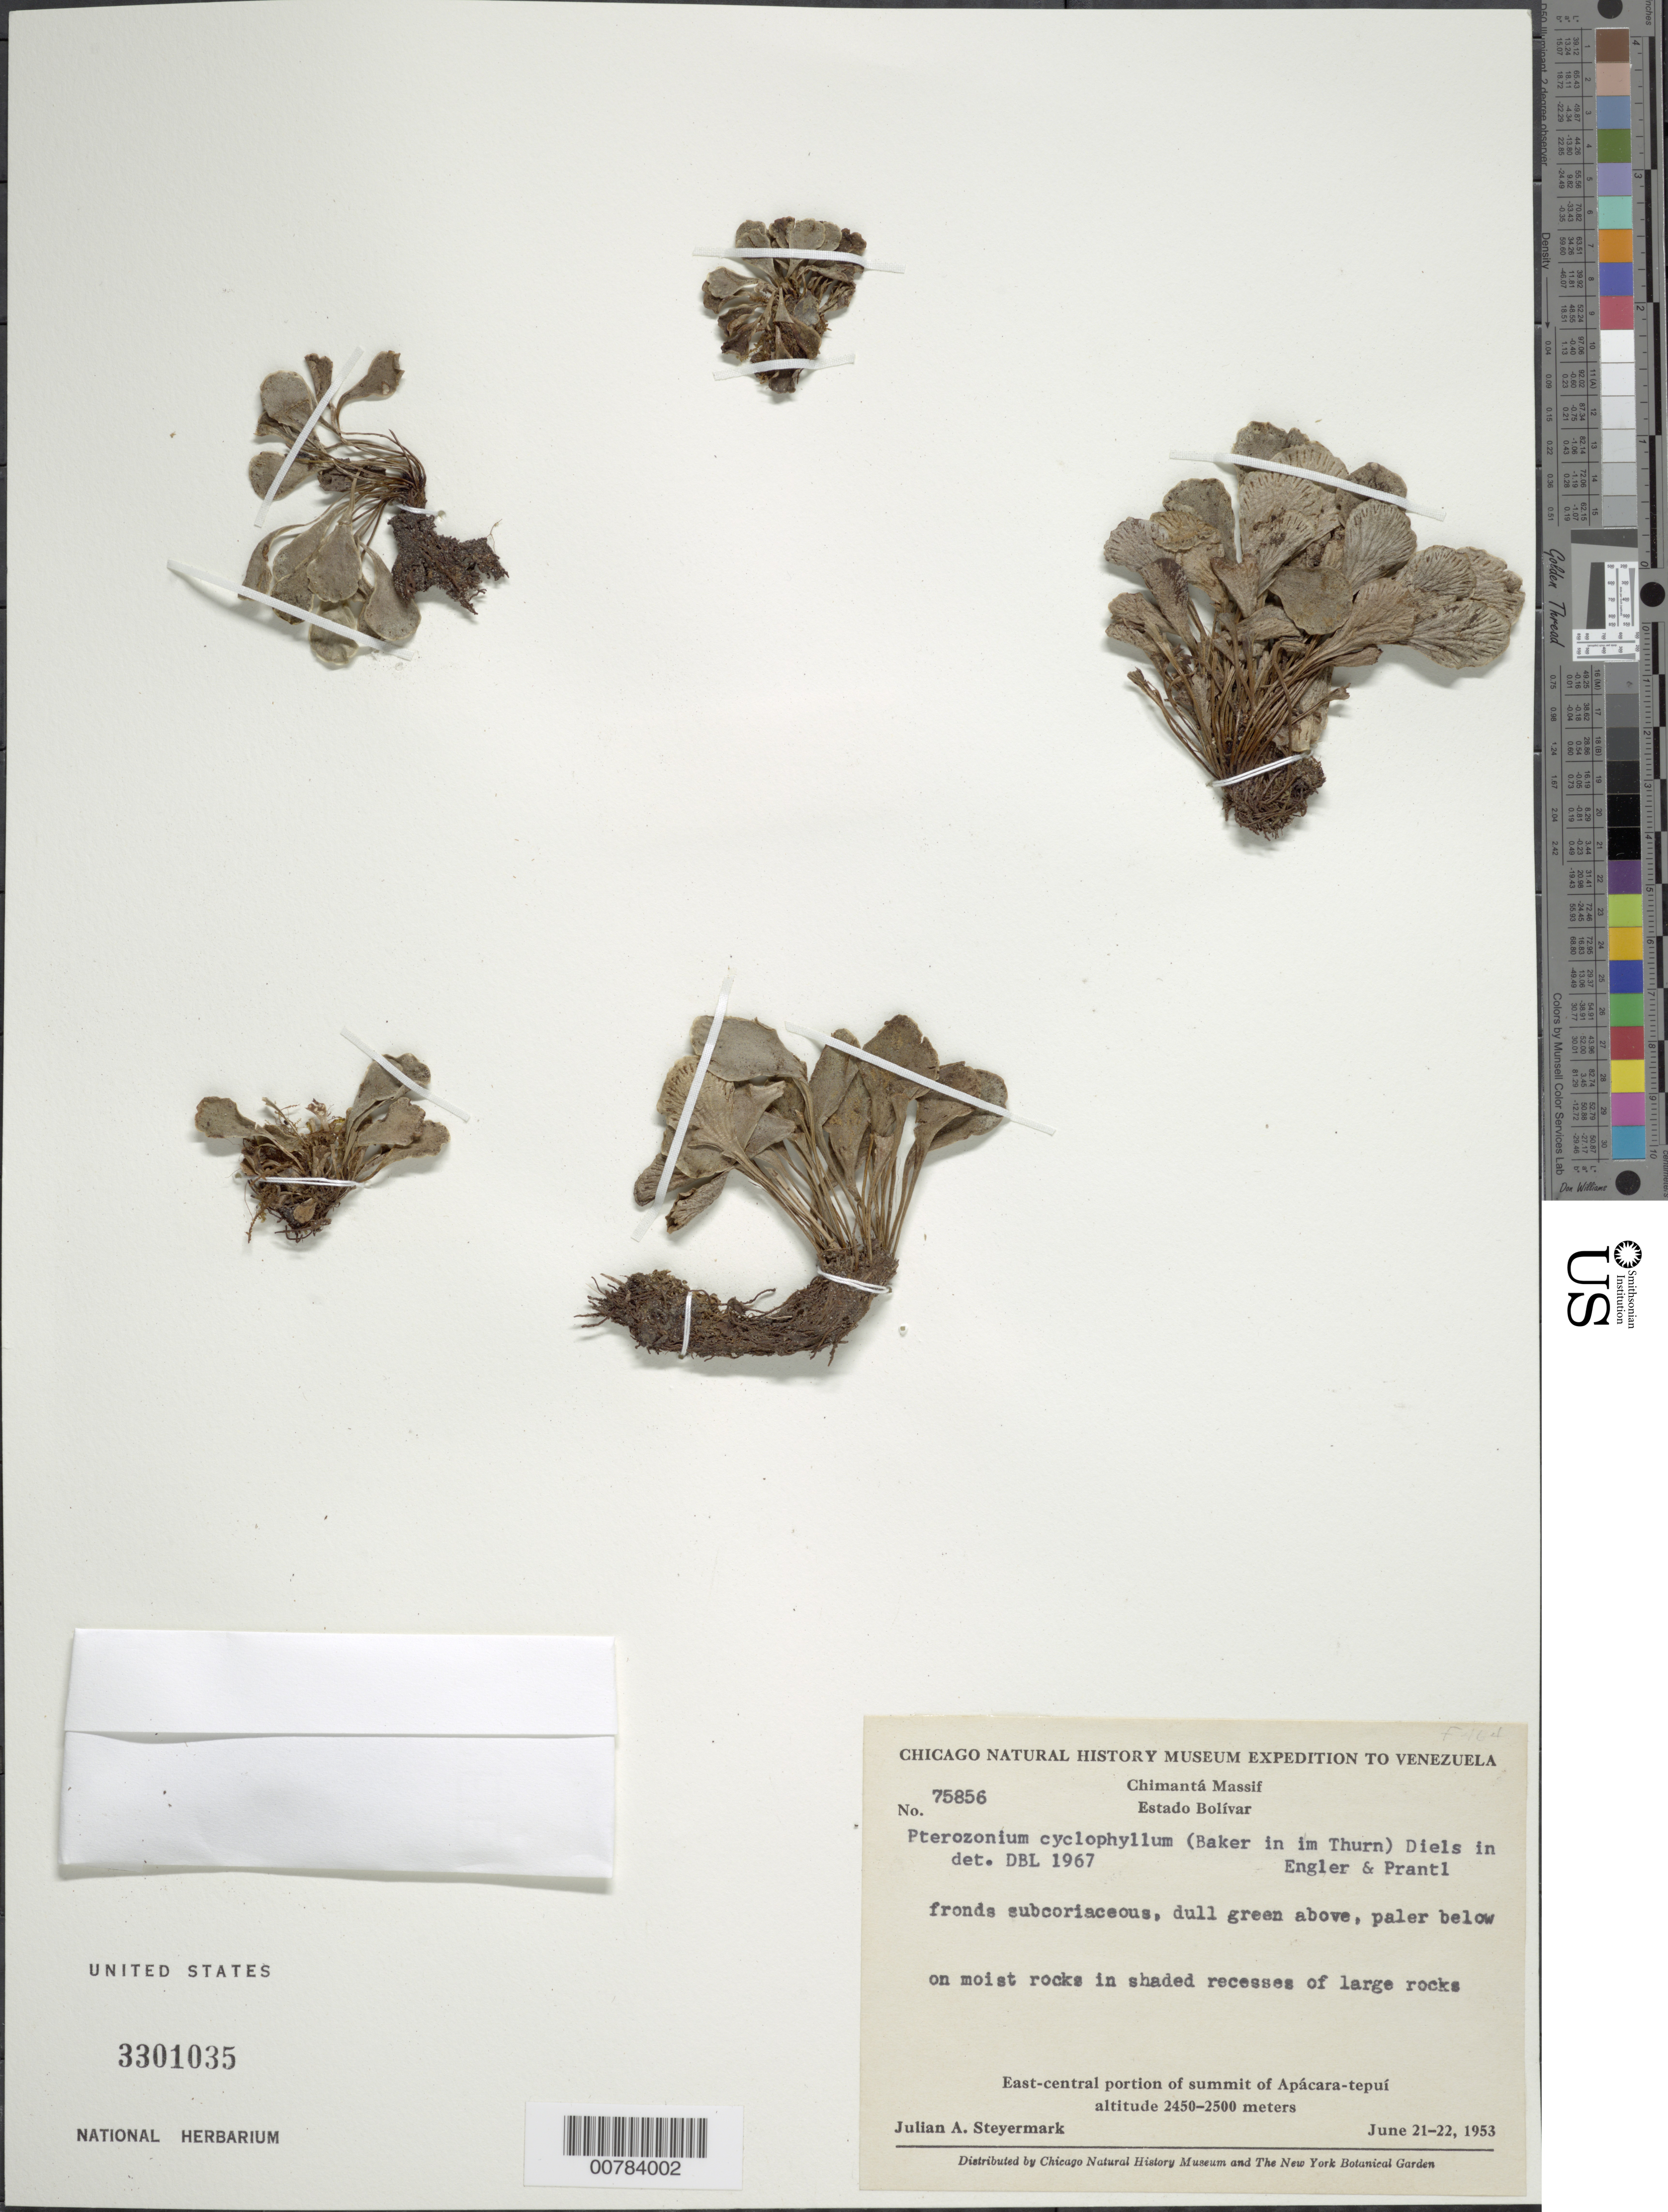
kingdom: Plantae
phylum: Tracheophyta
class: Polypodiopsida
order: Polypodiales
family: Pteridaceae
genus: Pterozonium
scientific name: Pterozonium cyclophyllum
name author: (Baker) Diels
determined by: Lellinger, David B., (BOT), Smithsonian Institution - National Museum of Natural History (UNITED STATES)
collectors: J. Steyermark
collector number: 75856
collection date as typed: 21-Jun-53 to 22-Jun-53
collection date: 1953-06-21/1953-06-22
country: Venezuela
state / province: Bolívar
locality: Chimantá Massif, Apácara-tepuí, east-central part of summit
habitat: Summit, on moist rocks in shaded recesses of large rocks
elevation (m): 2450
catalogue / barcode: US 3301035